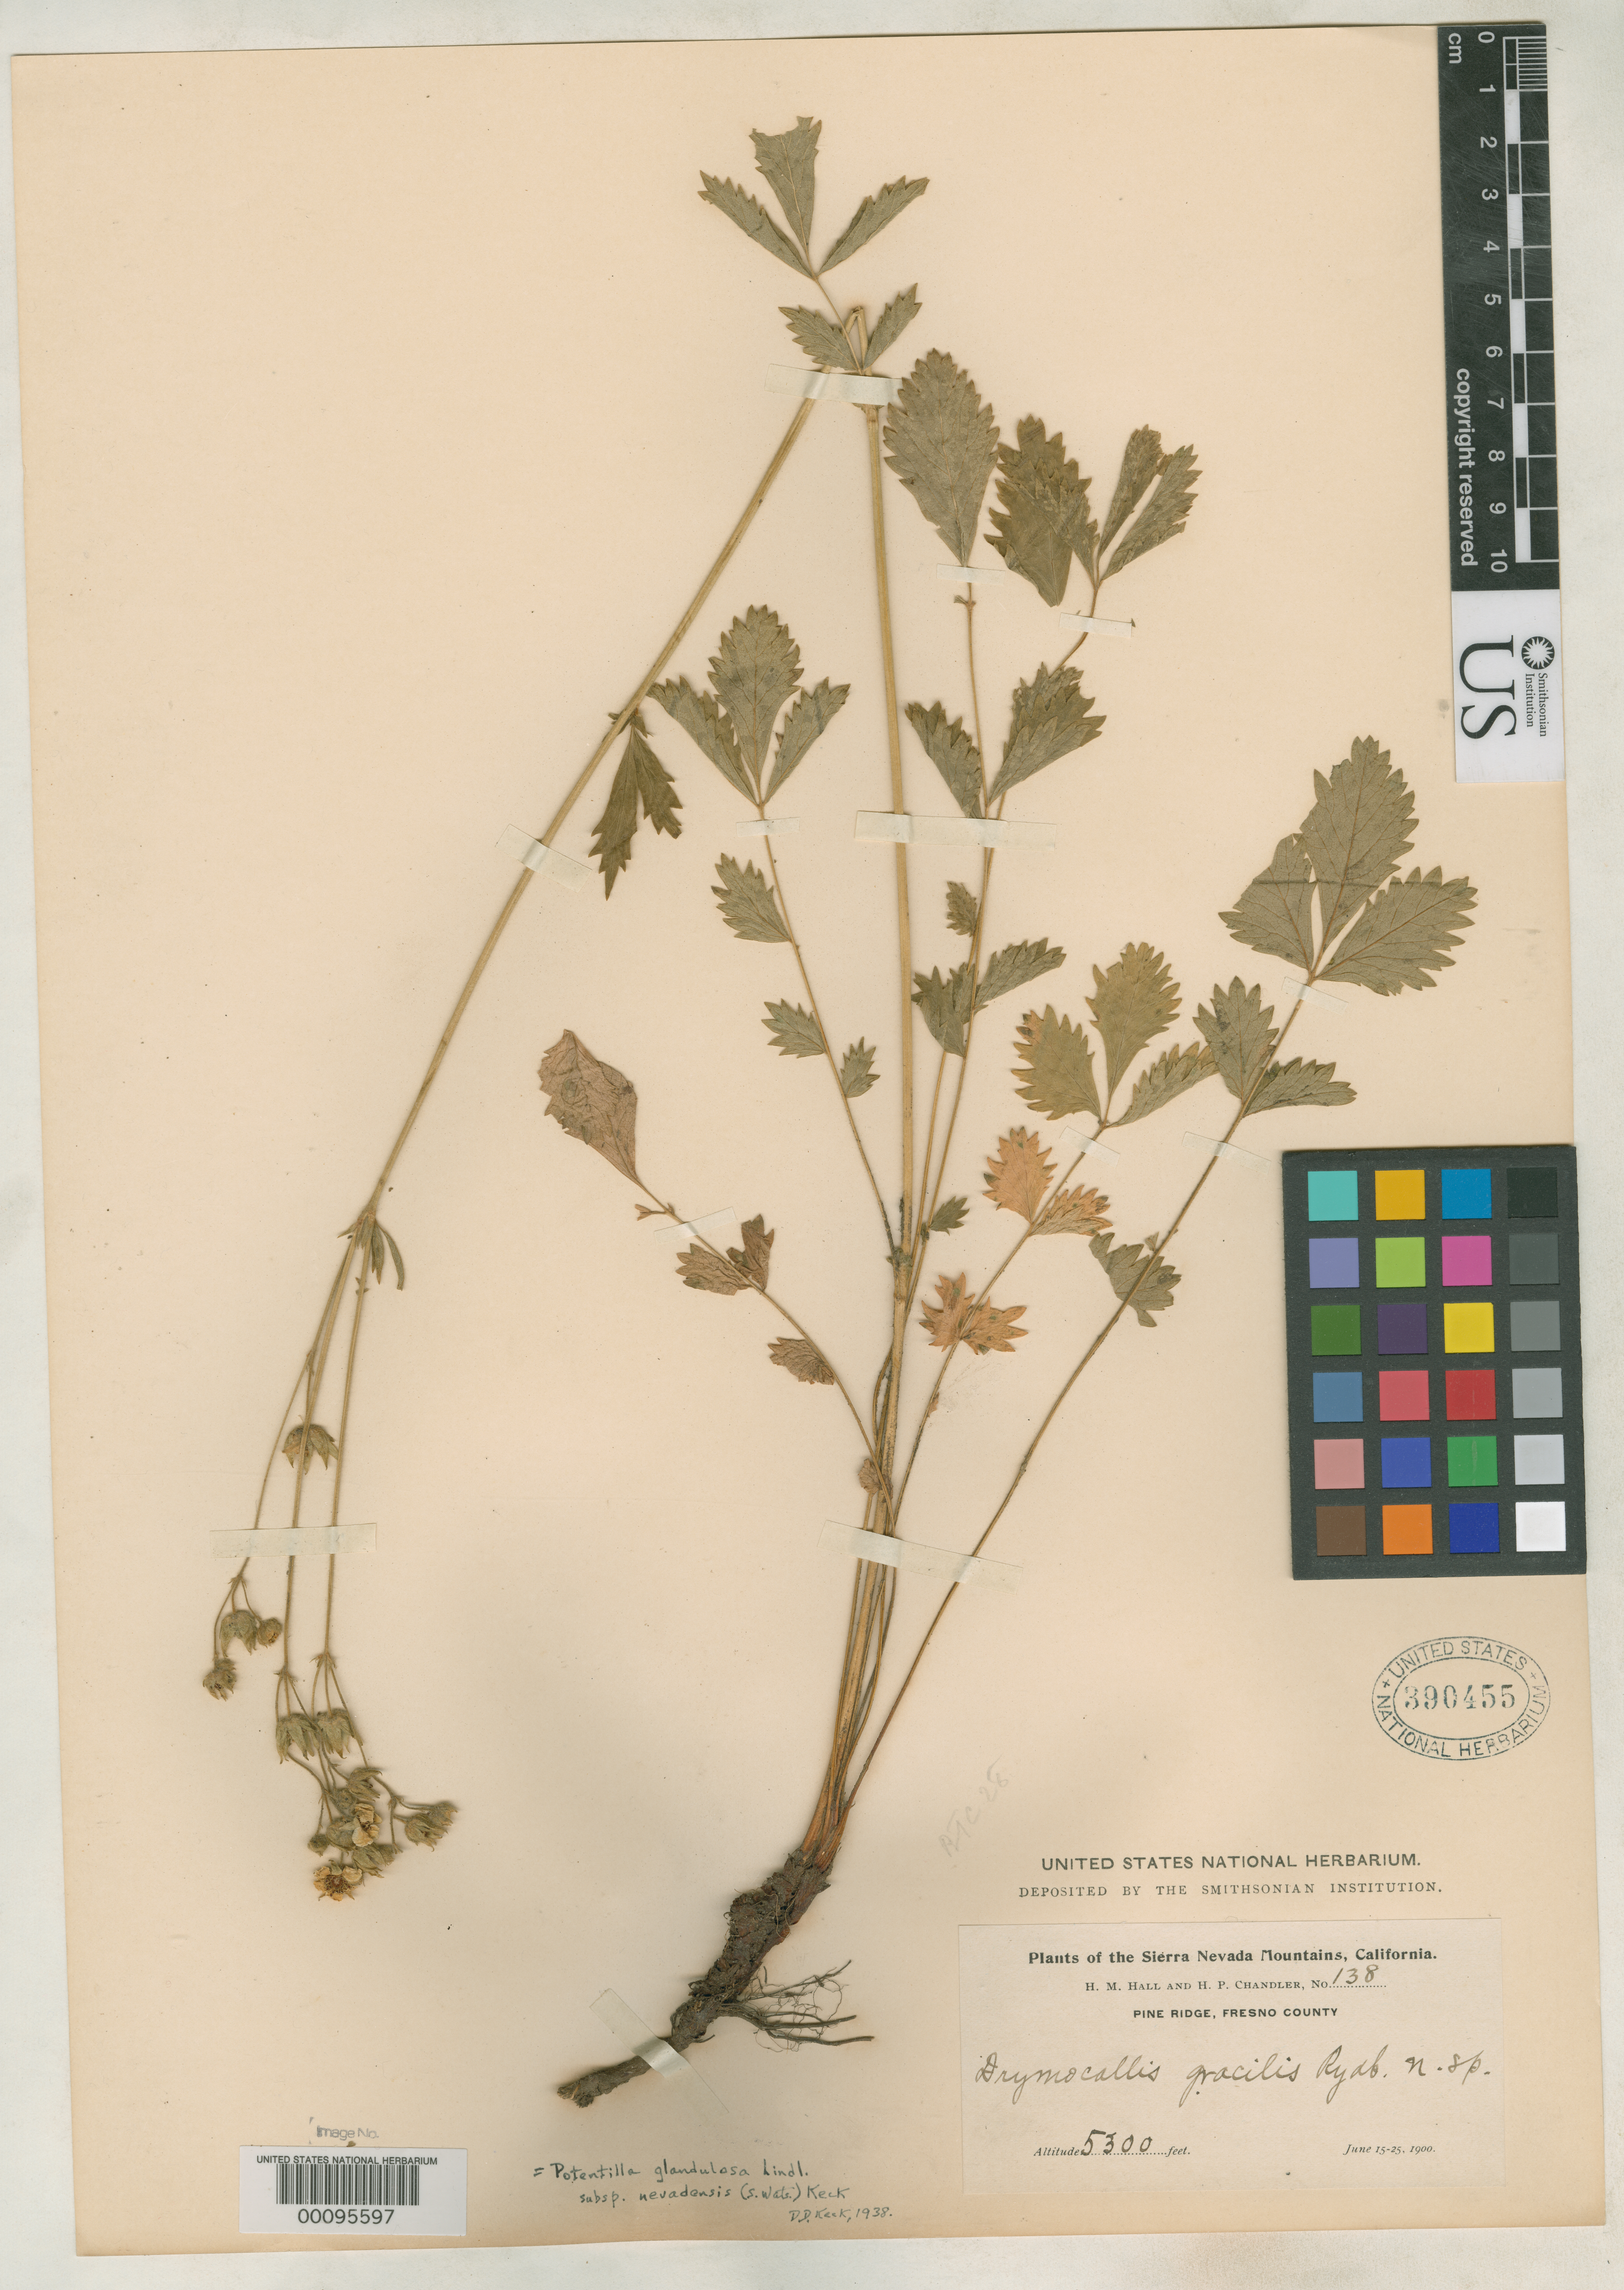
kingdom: Plantae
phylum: Tracheophyta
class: Magnoliopsida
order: Rosales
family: Rosaceae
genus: Drymocallis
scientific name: Drymocallis gracillis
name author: Rydb.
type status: Isotype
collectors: H. M. Hall & H. Chandler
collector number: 138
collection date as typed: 15 Jun 1900 to 25 Jun 1900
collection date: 1900-06-15/1900-06-25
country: United States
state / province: California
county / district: Fresno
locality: Pine Ridge.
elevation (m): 1600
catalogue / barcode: US 390455